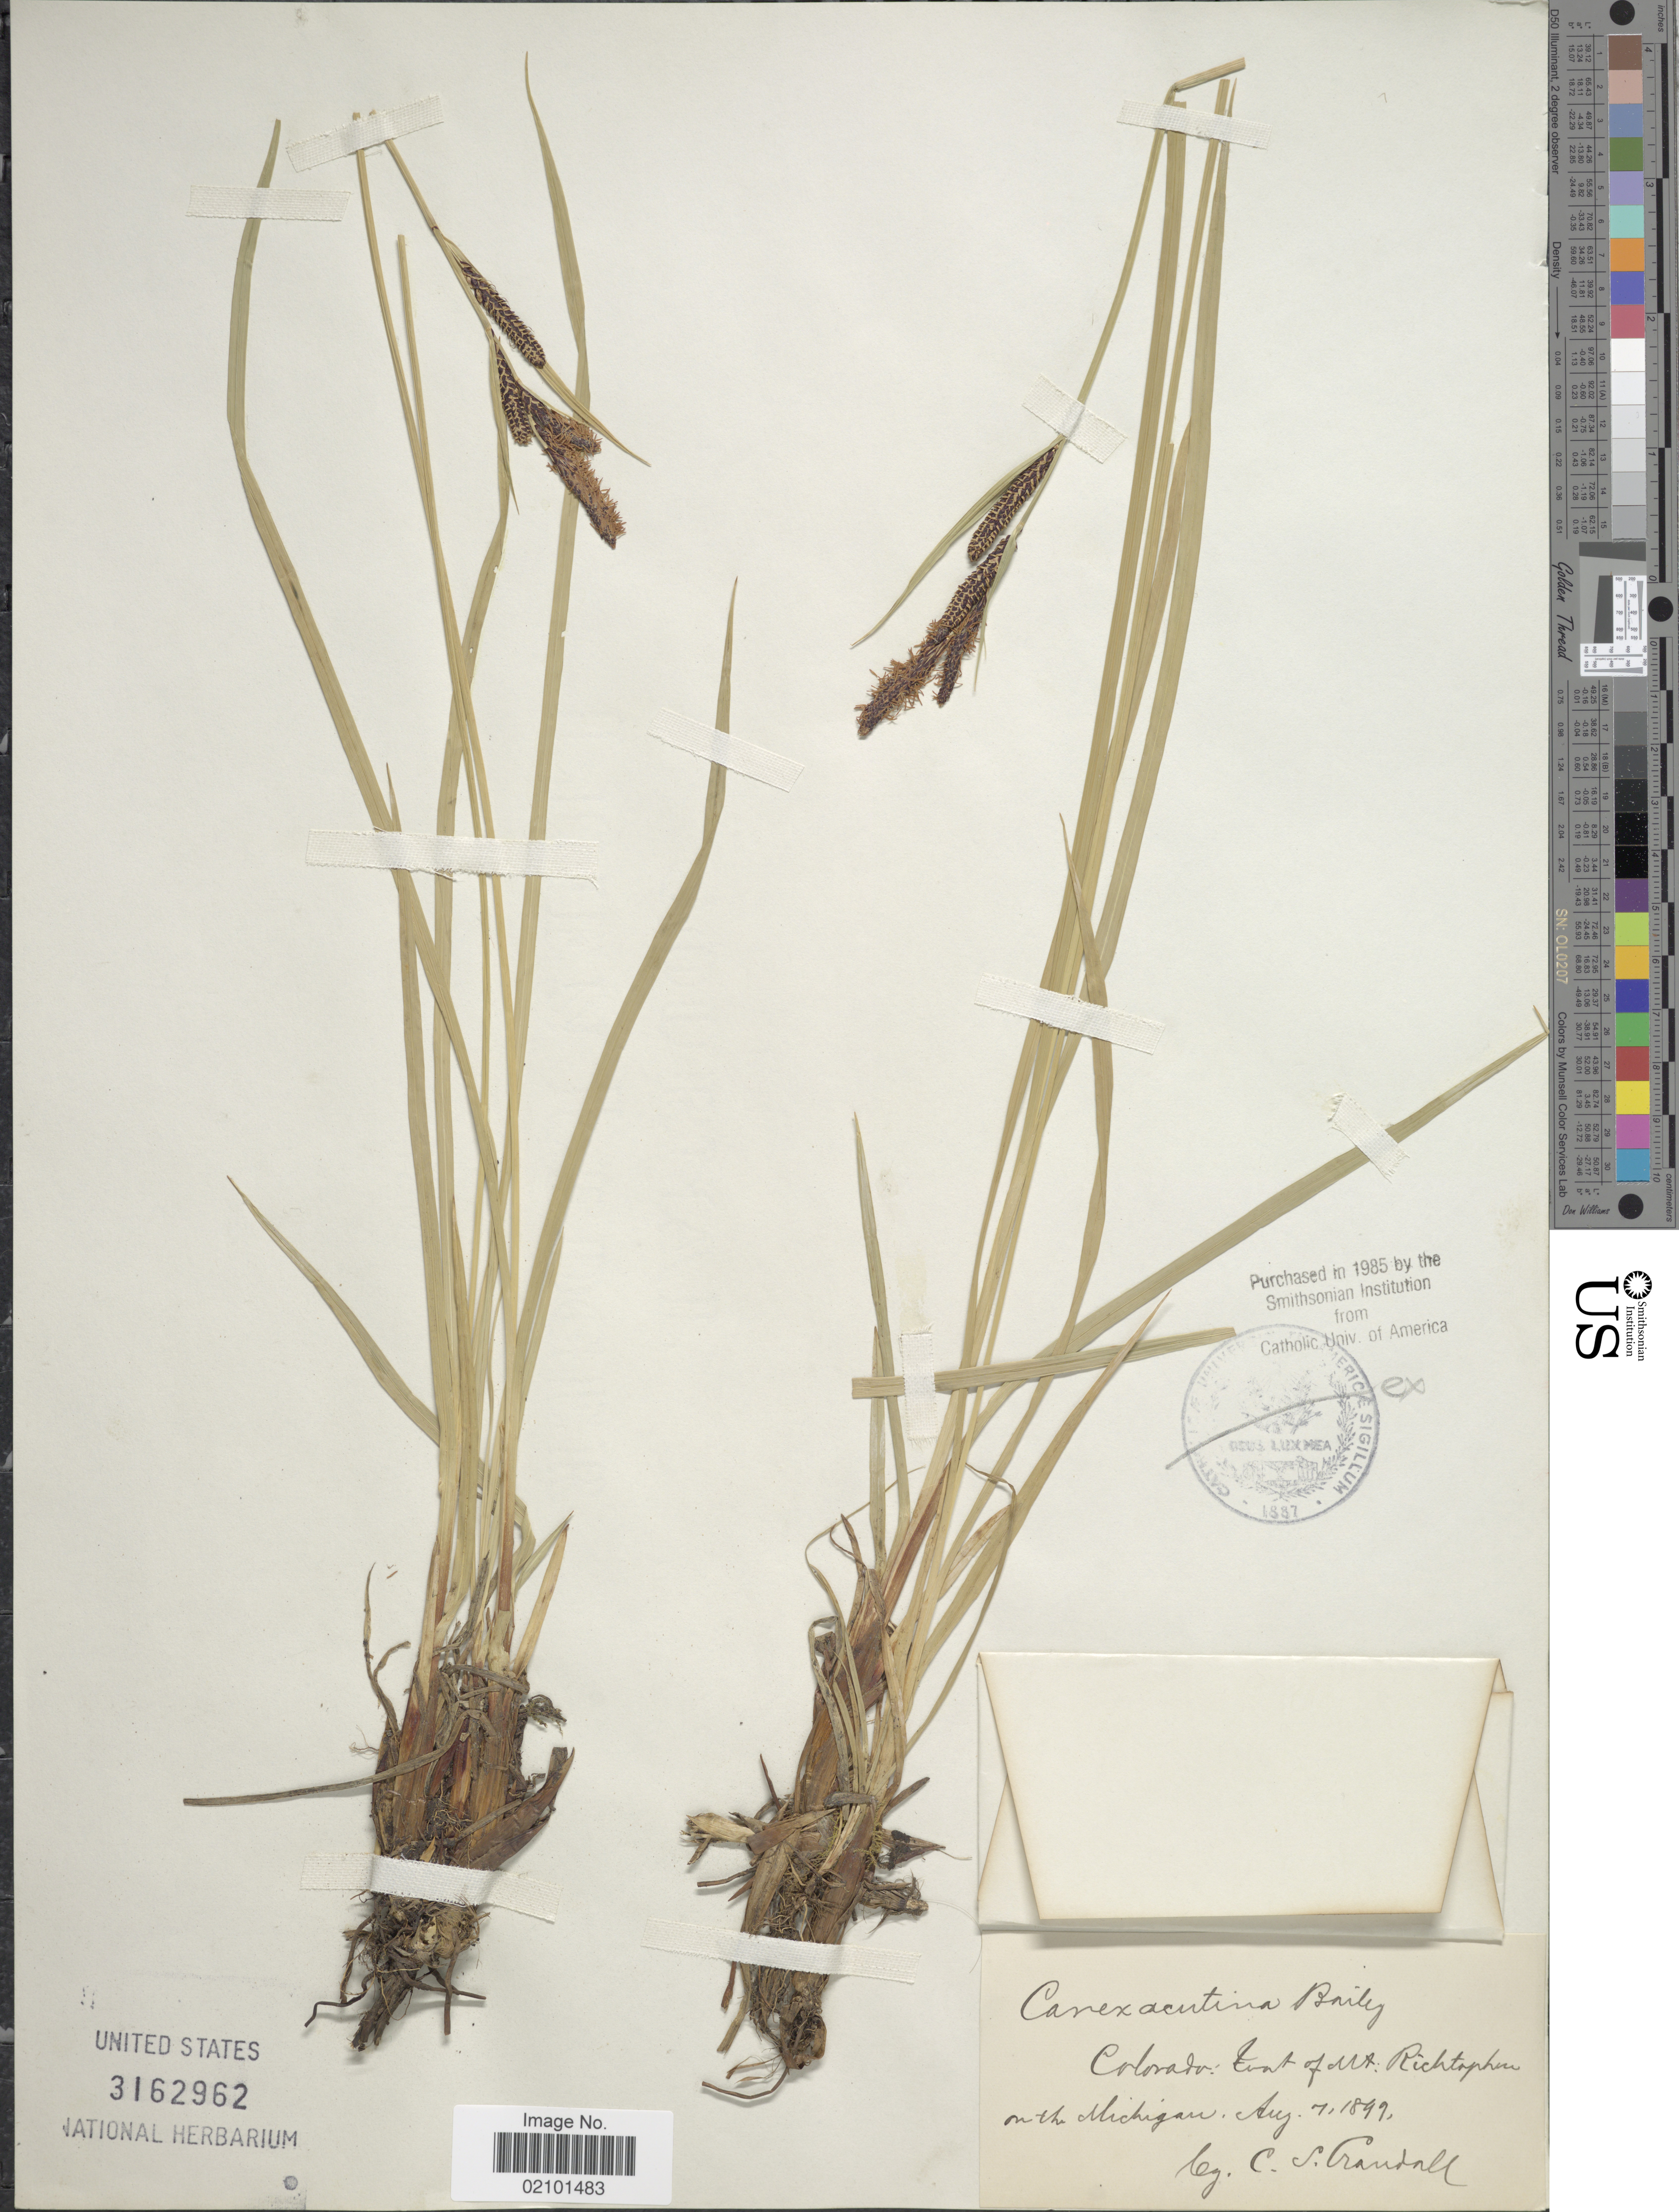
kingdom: Plantae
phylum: Tracheophyta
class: Liliopsida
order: Poales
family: Cyperaceae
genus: Carex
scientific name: Carex aquatilis var. aquatilis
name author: Wahlenb.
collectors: C. Crandall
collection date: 1899-08-07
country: United States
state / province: Colorado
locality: East of Mt. Richthofen on the Michigan (creek)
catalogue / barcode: US 3162962